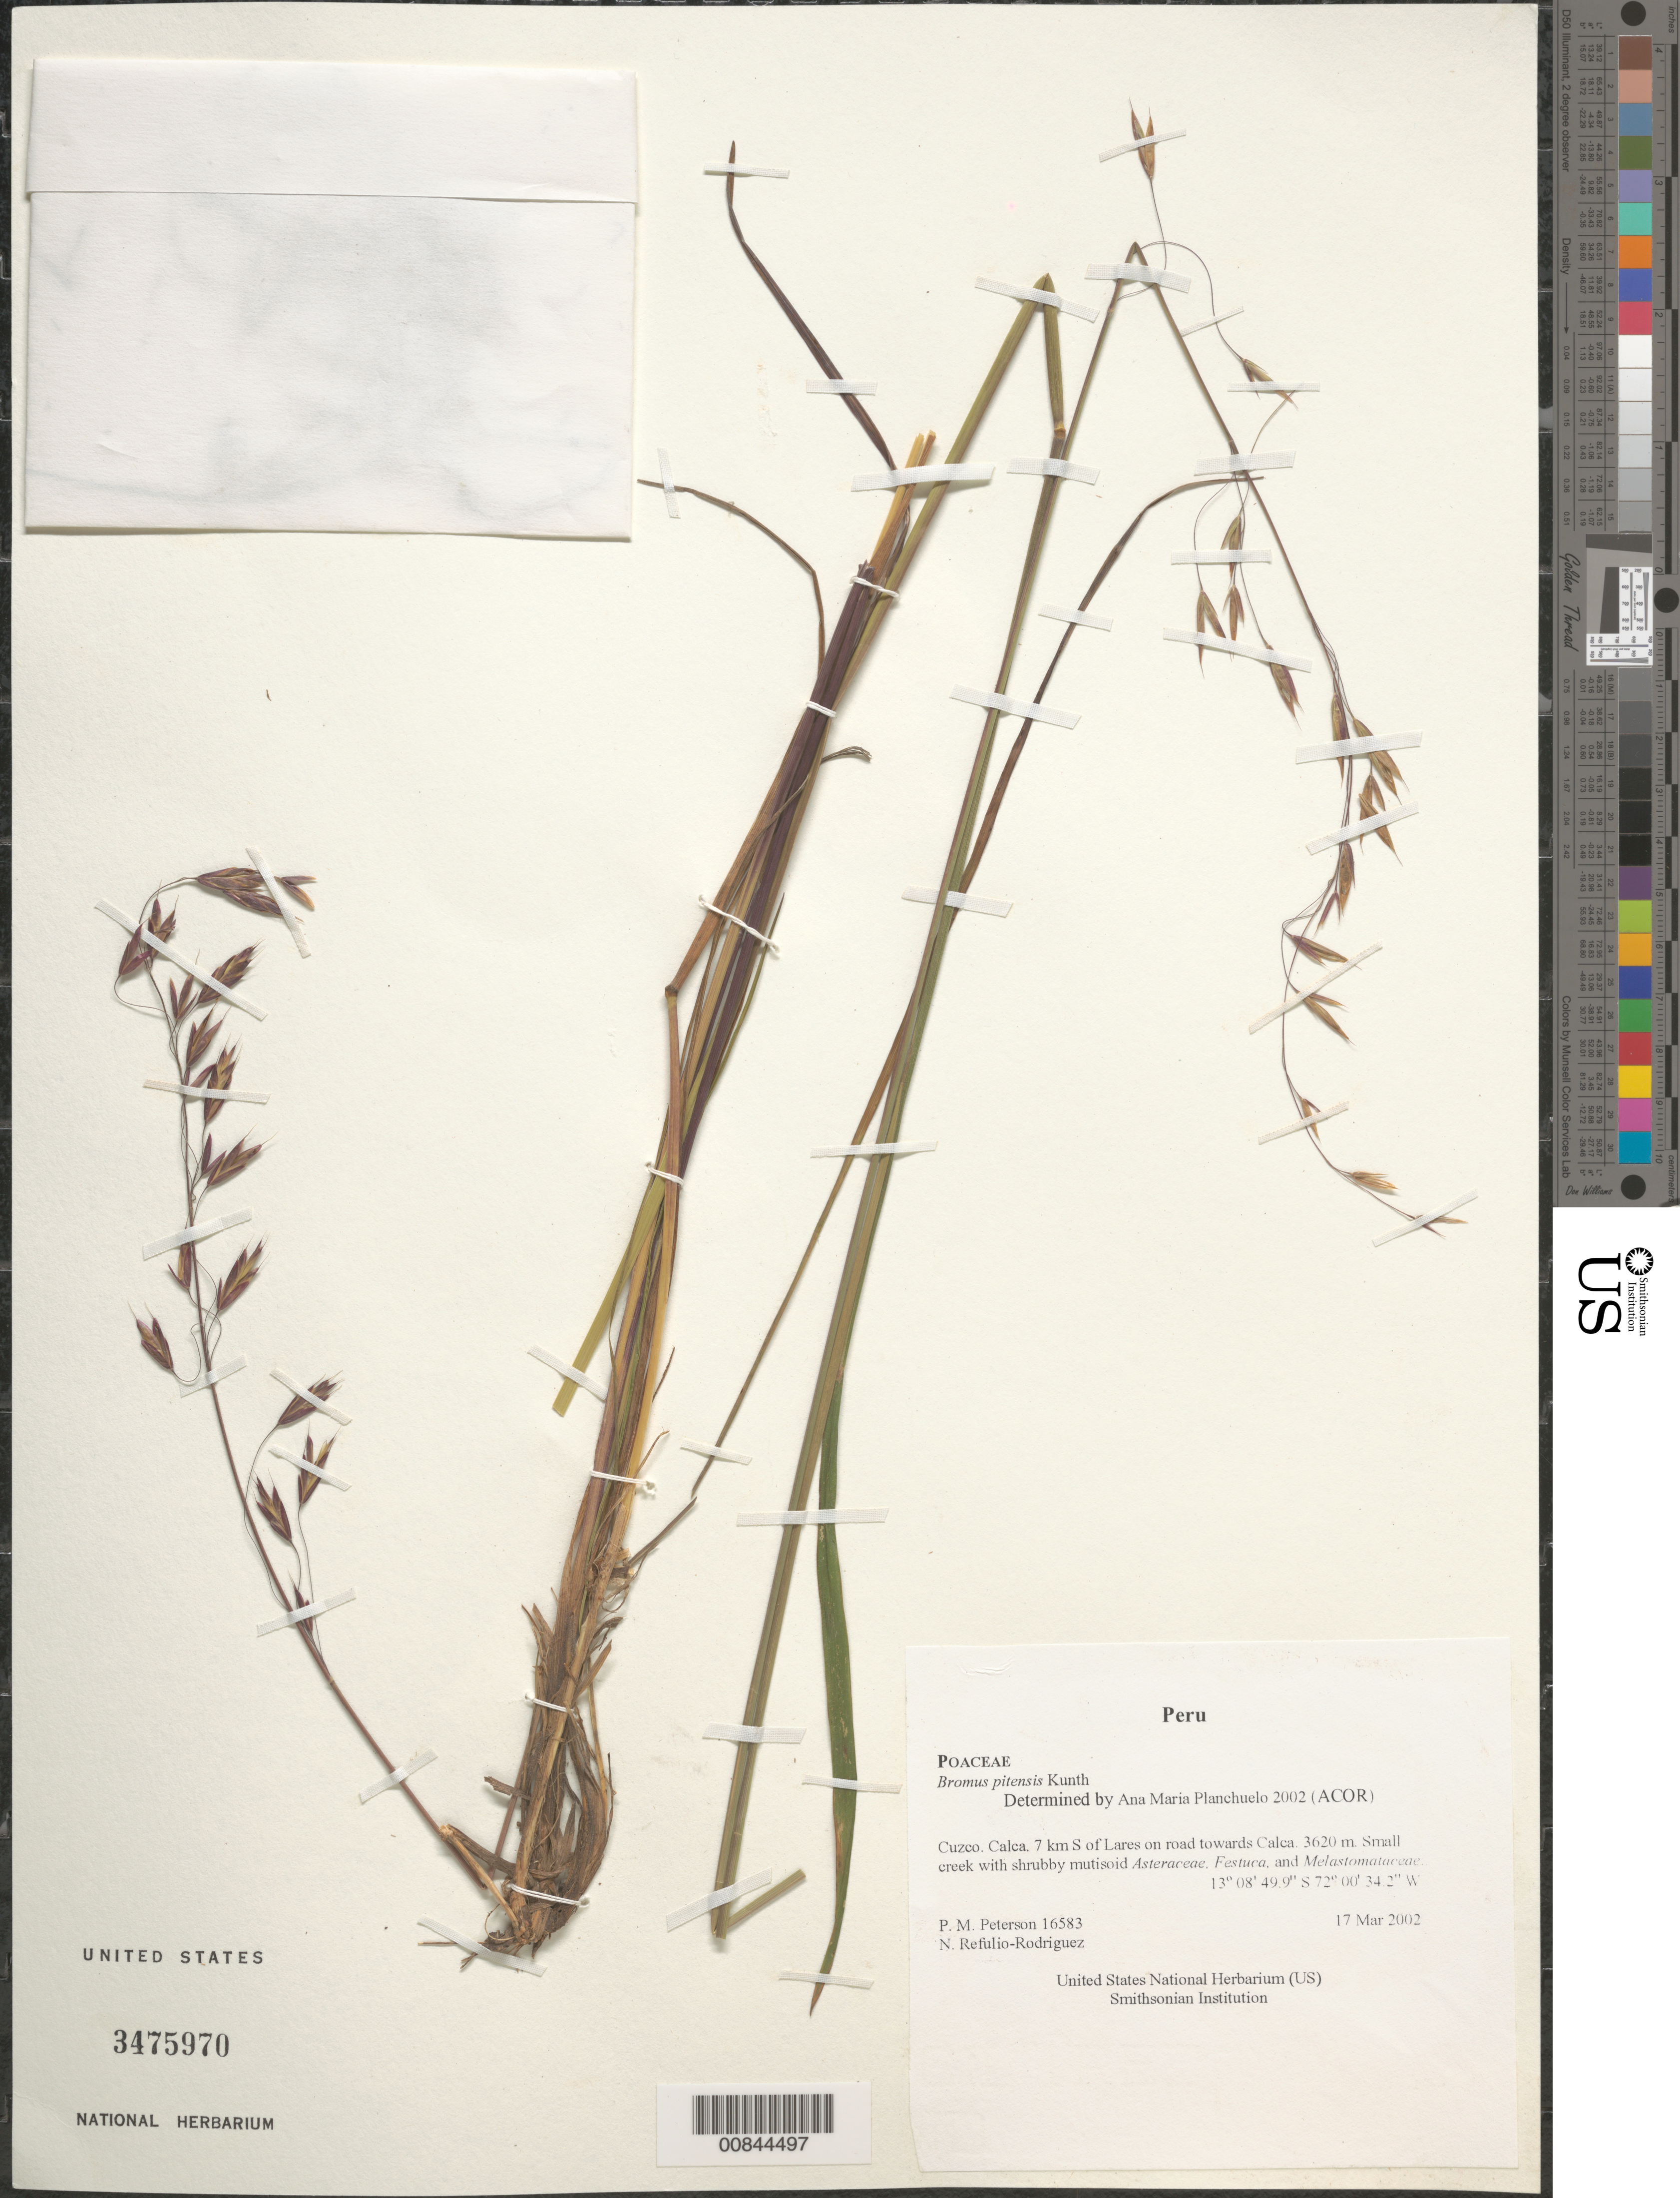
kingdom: Plantae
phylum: Tracheophyta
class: Liliopsida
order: Poales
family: Poaceae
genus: Bromus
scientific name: Bromus pitensis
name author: Kunth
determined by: Planchuelo, A. M.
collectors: P. M. Peterson & N. Refulio-Rodríguez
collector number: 16583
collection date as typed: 17 Mar 2002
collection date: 2002-03-17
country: Peru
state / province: Cusco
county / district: Calca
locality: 7 km S of Lares on road towards Calca.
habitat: Small creek with shruby mutisoid ~Asteraceae, Festuca, and Melastomataceae~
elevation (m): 3620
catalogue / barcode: US 3475970